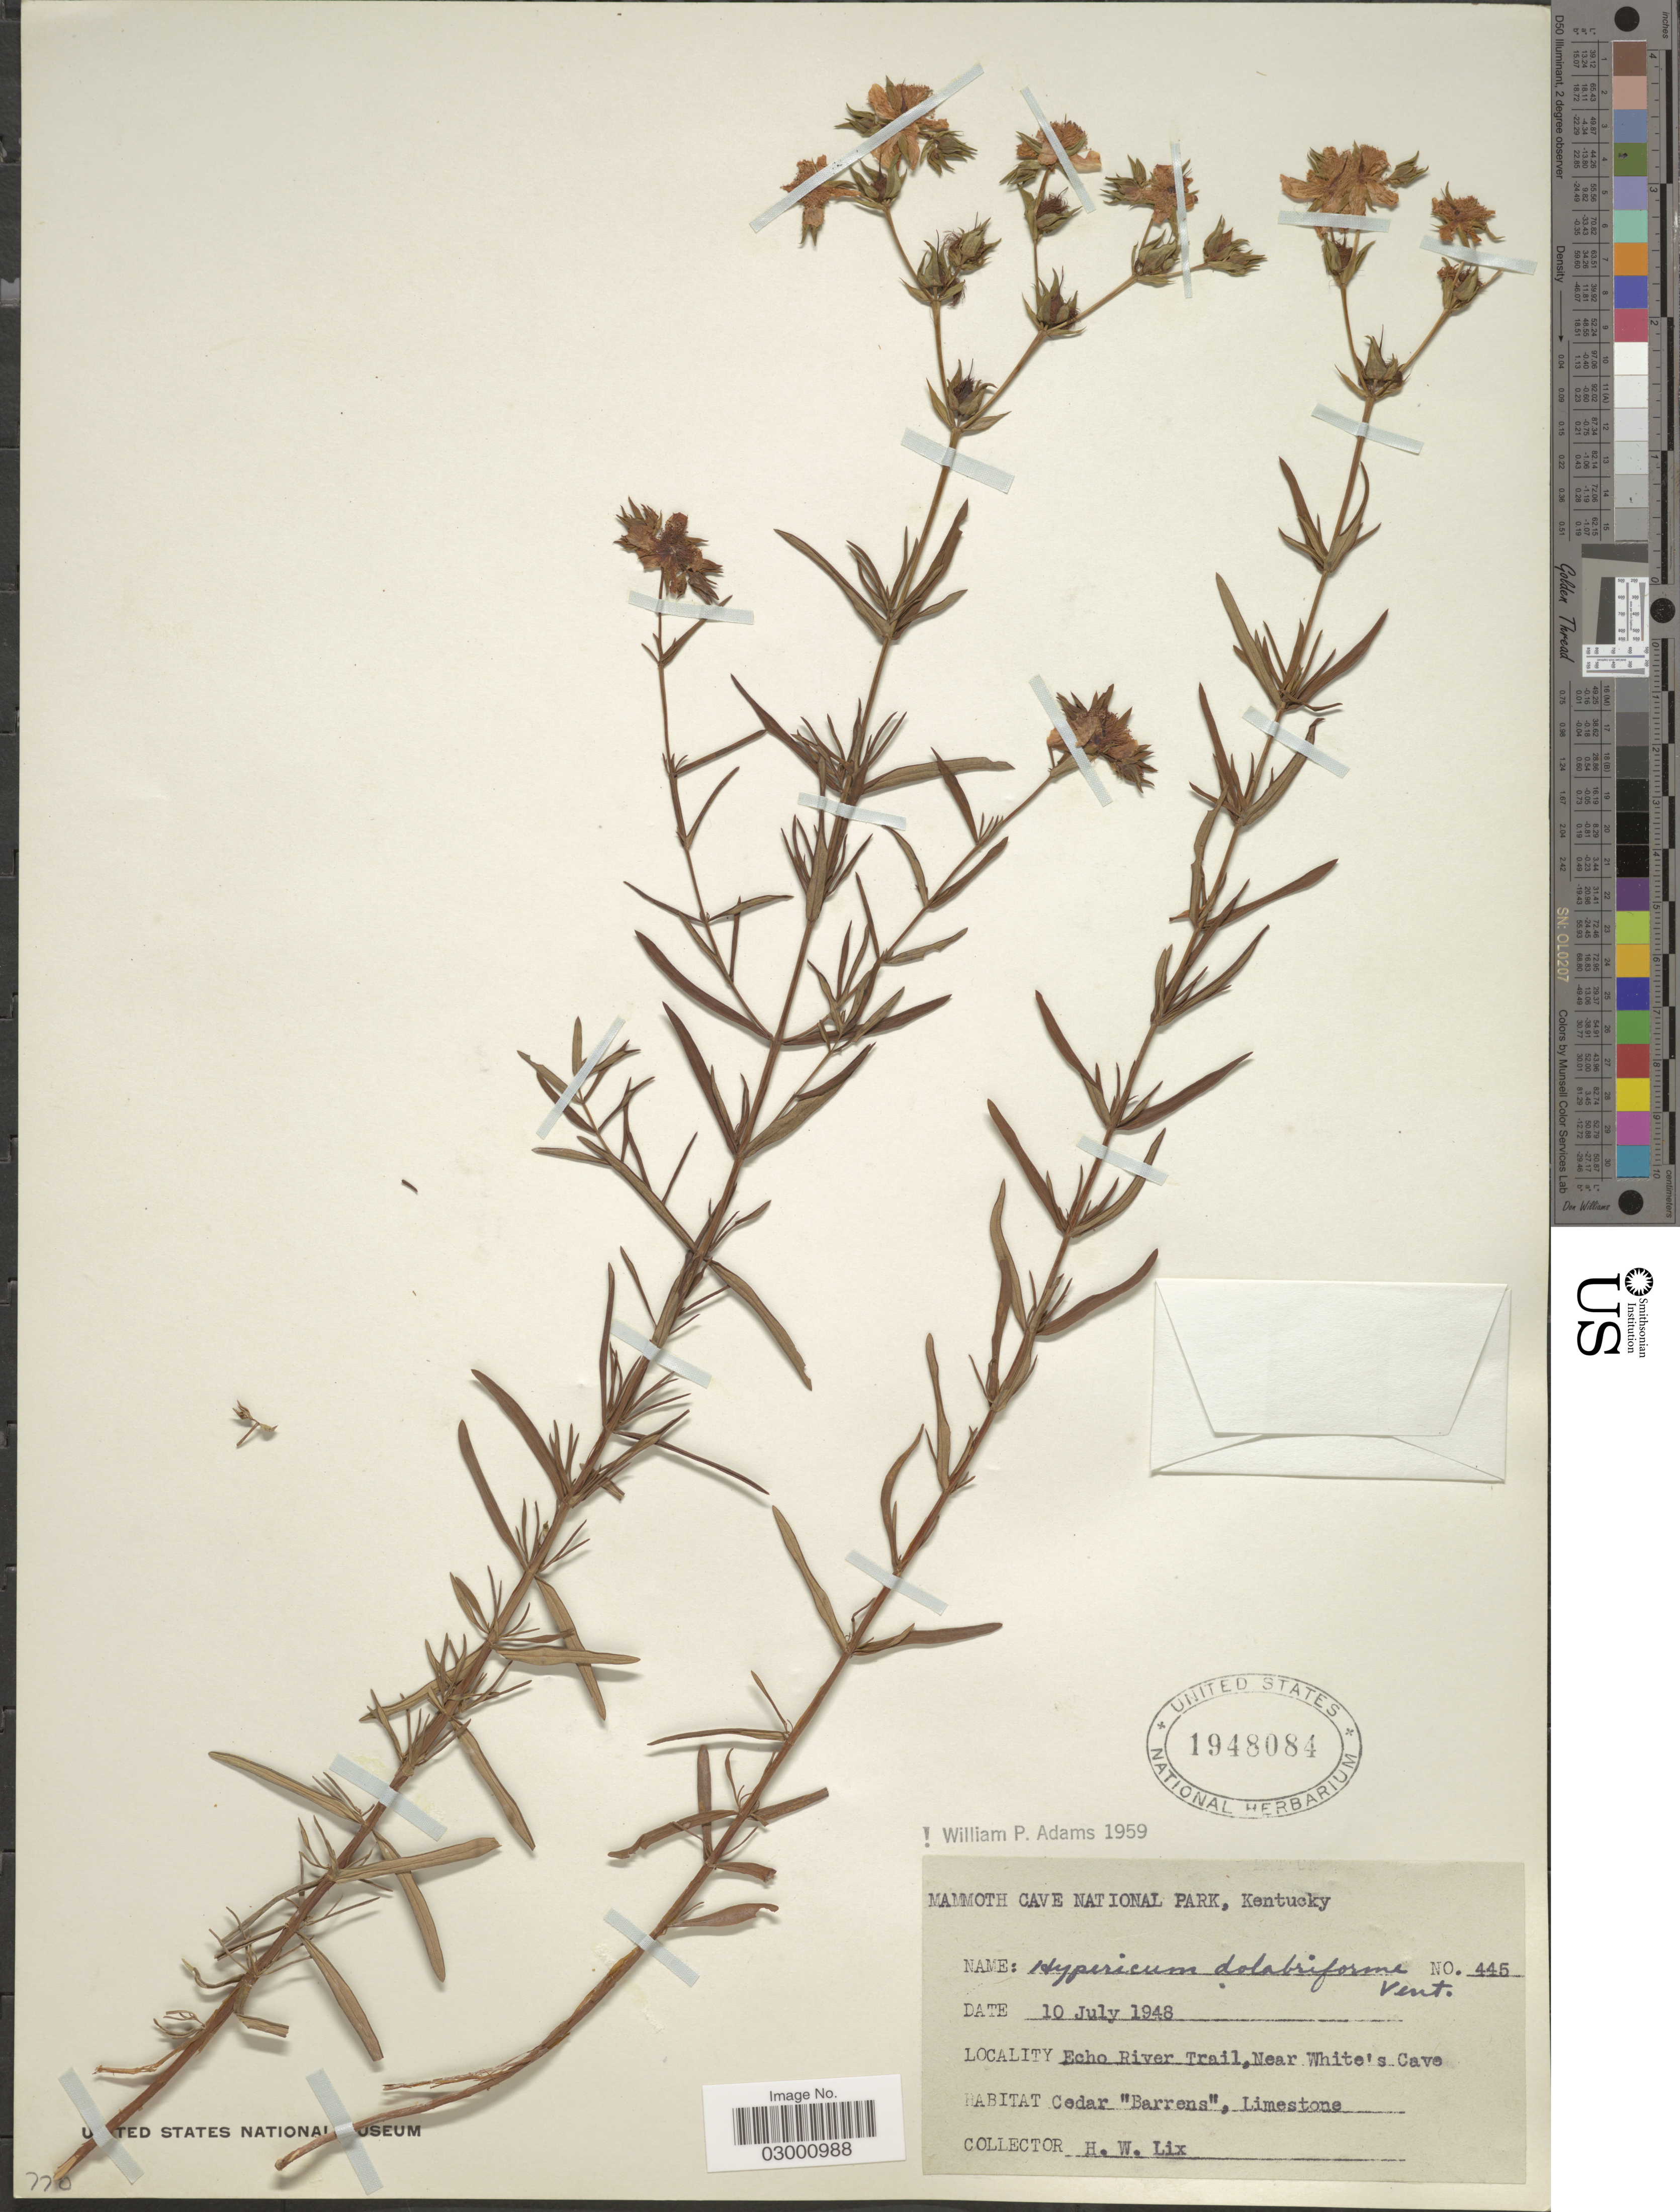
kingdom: Plantae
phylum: Tracheophyta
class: Magnoliopsida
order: Malpighiales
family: Hypericaceae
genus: Hypericum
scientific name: Hypericum dolabriforme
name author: Vent.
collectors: H. W. Lix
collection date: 1948-07-10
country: United States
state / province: Kentucky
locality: Mammoth Cave National Park. Echo River Trail, Near White's Cave. Cedar "Barrens".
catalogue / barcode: US 1948084